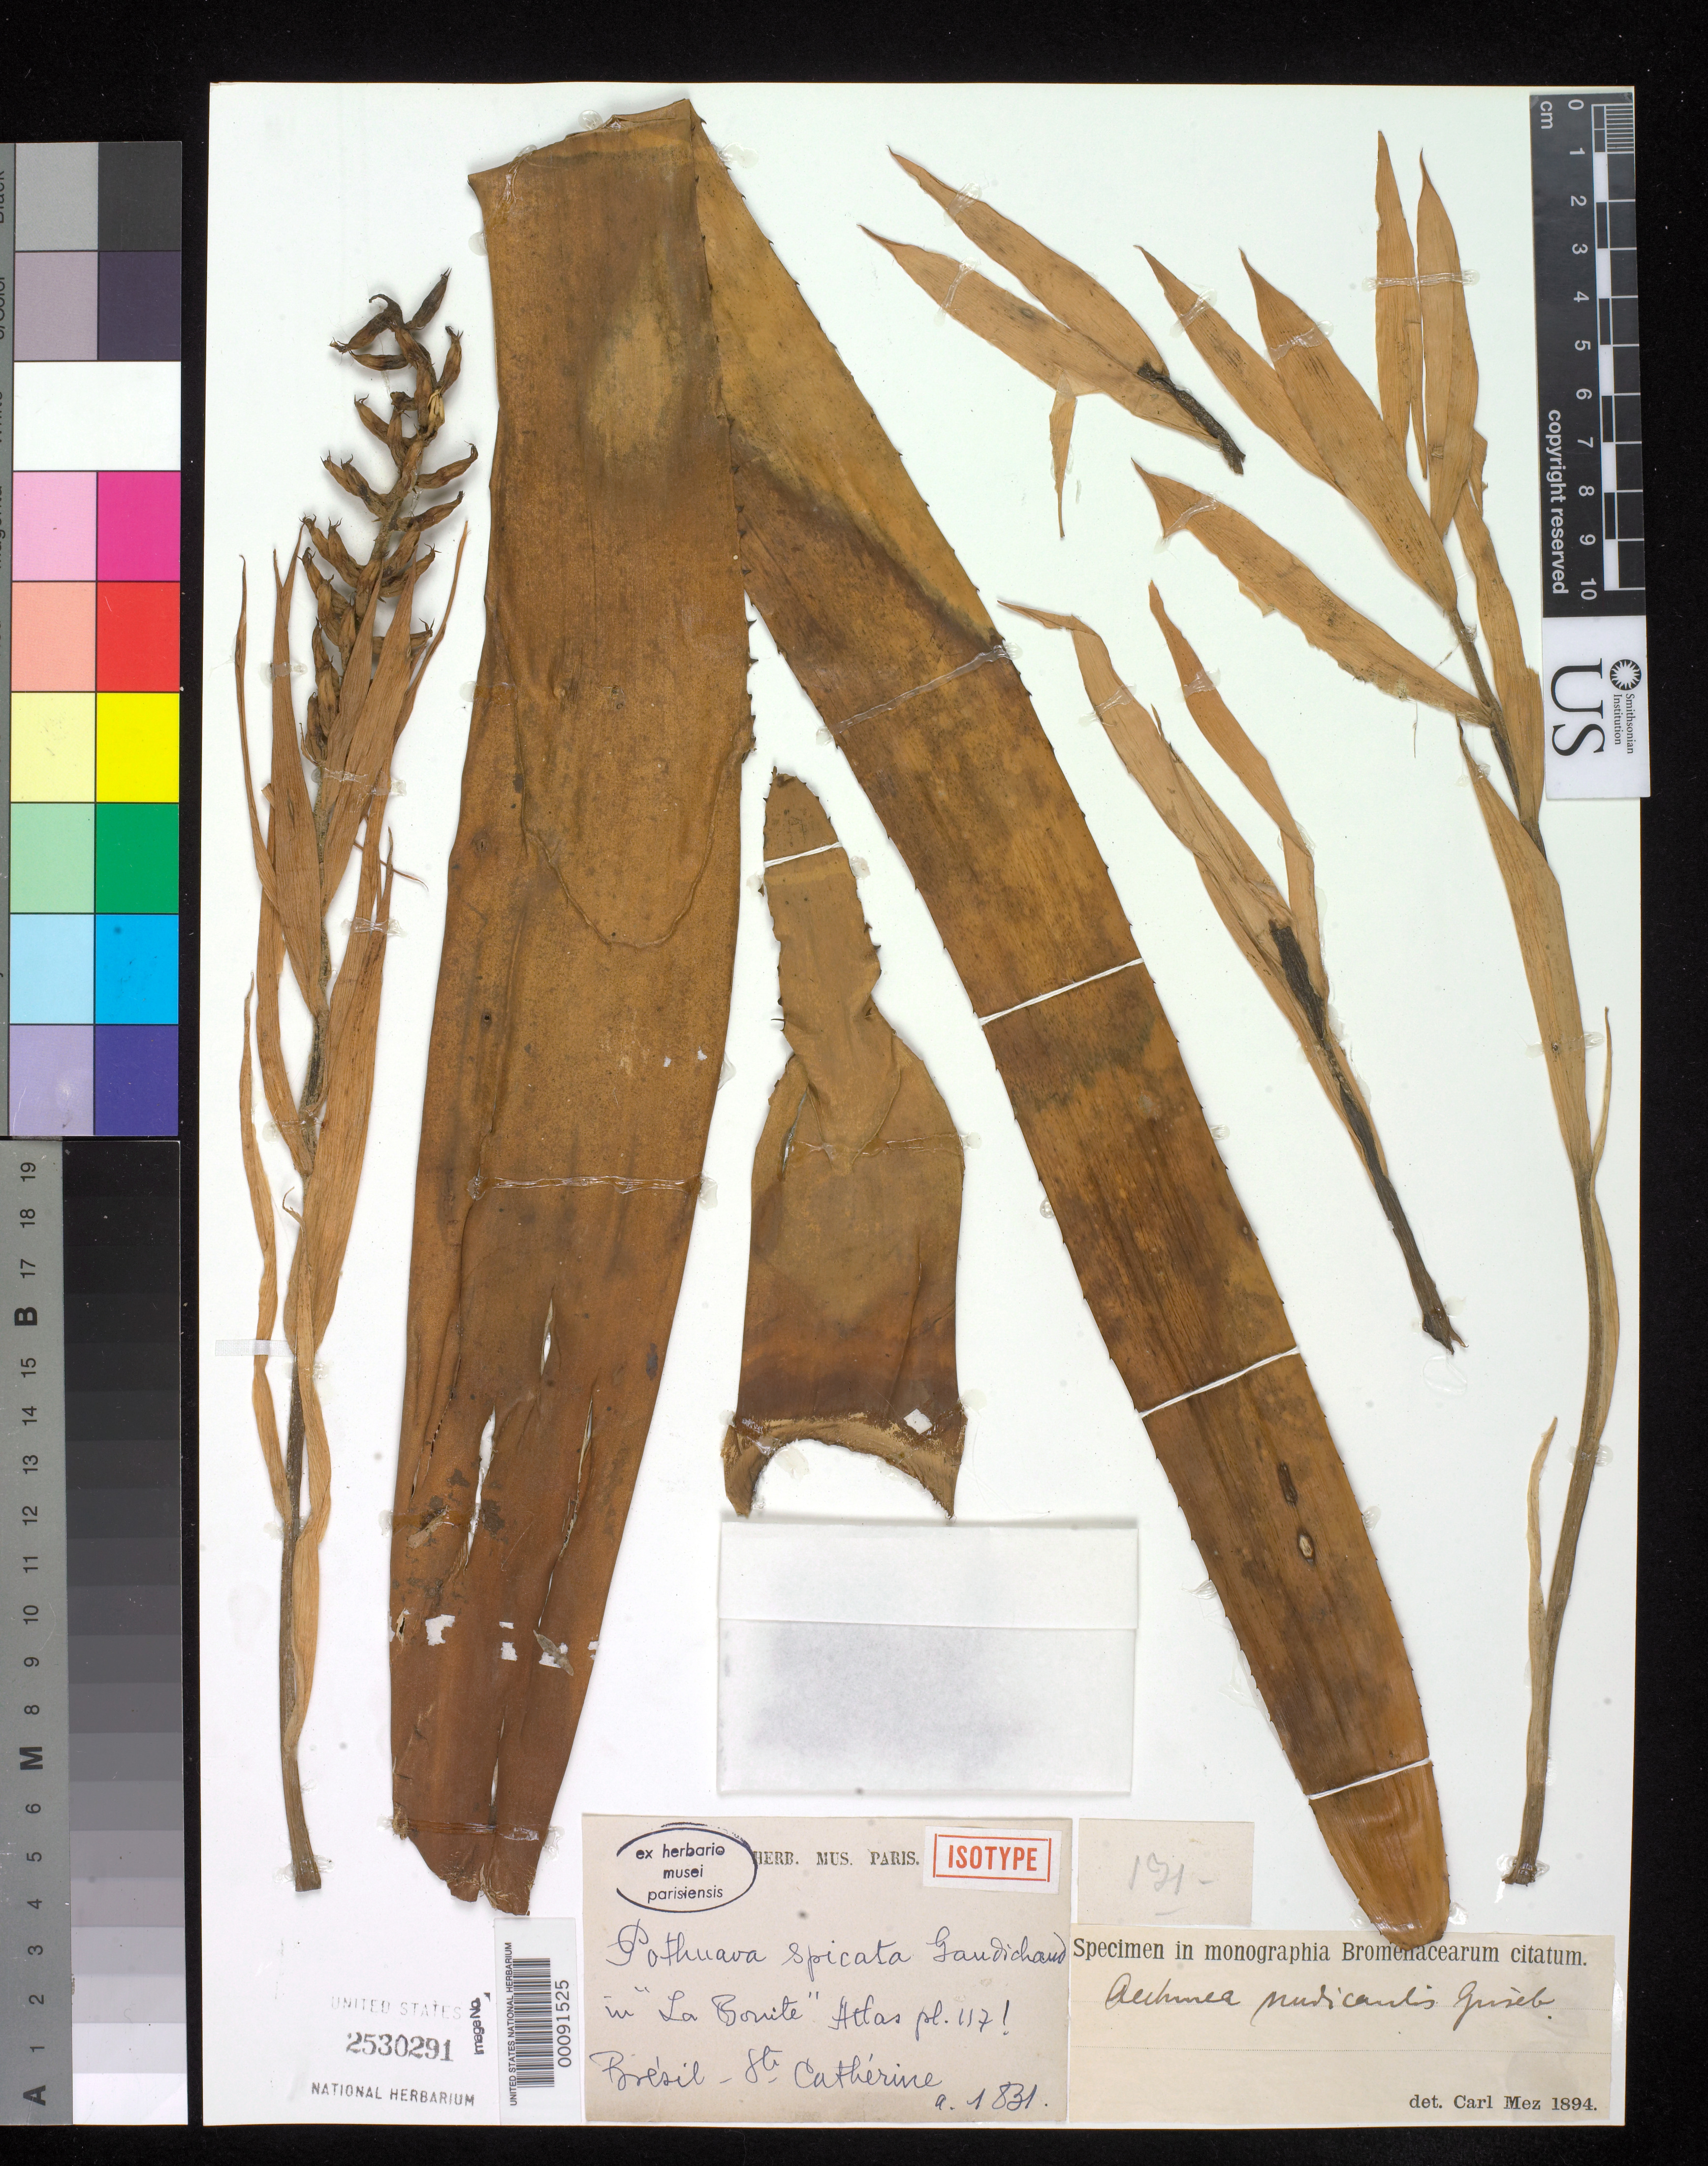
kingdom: Plantae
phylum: Tracheophyta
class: Liliopsida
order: Poales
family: Bromeliaceae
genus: Pothuava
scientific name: Pothuava spicata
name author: Gaudich.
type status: Isotype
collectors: C. Gaudichaud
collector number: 131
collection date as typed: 1831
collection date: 1831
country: Brazil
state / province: Santa Catarina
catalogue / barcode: US 2530291